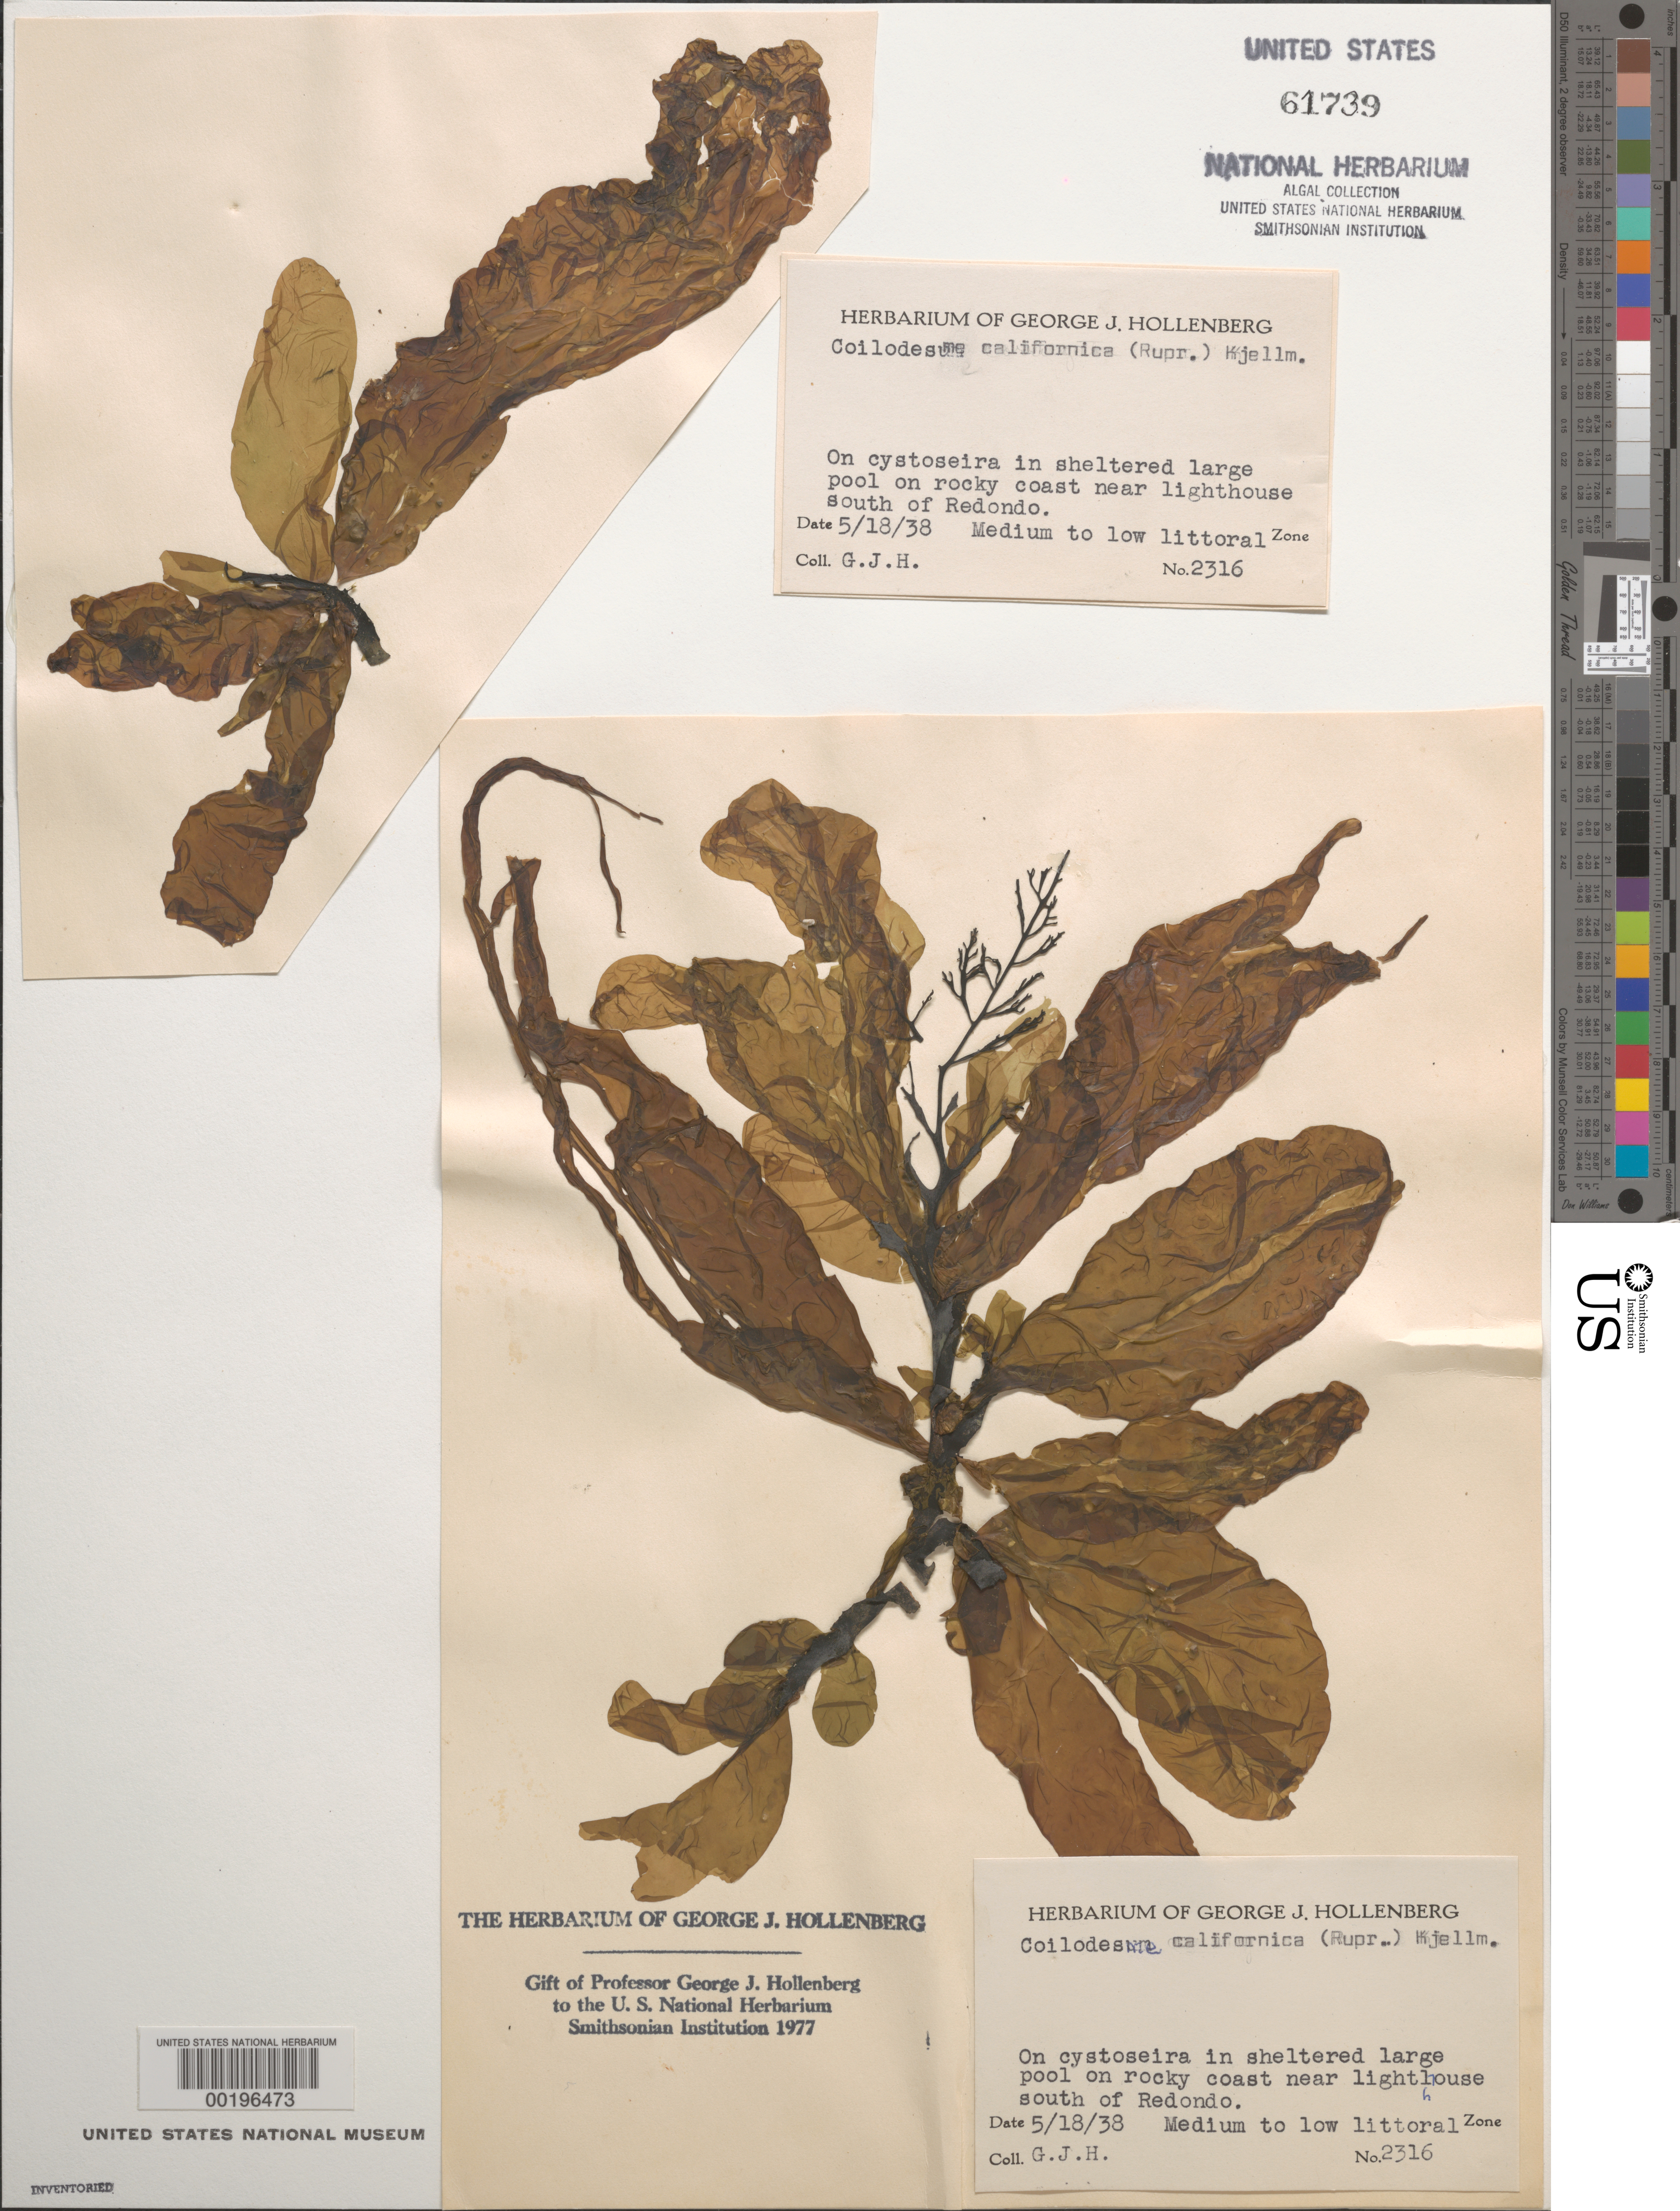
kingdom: Chromista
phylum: Ochrophyta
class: Phaeophyceae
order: Ectocarpales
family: Chordariaceae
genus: Coilodesme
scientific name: Coilodesme californica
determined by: Hollenberg, George J.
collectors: G. Hollenberg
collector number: GJH 2316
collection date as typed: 18 May 1938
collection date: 1938-05-18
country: United States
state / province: California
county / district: Los Angeles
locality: Rocky coast near lighthouse south of Redondo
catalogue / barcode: US 61739